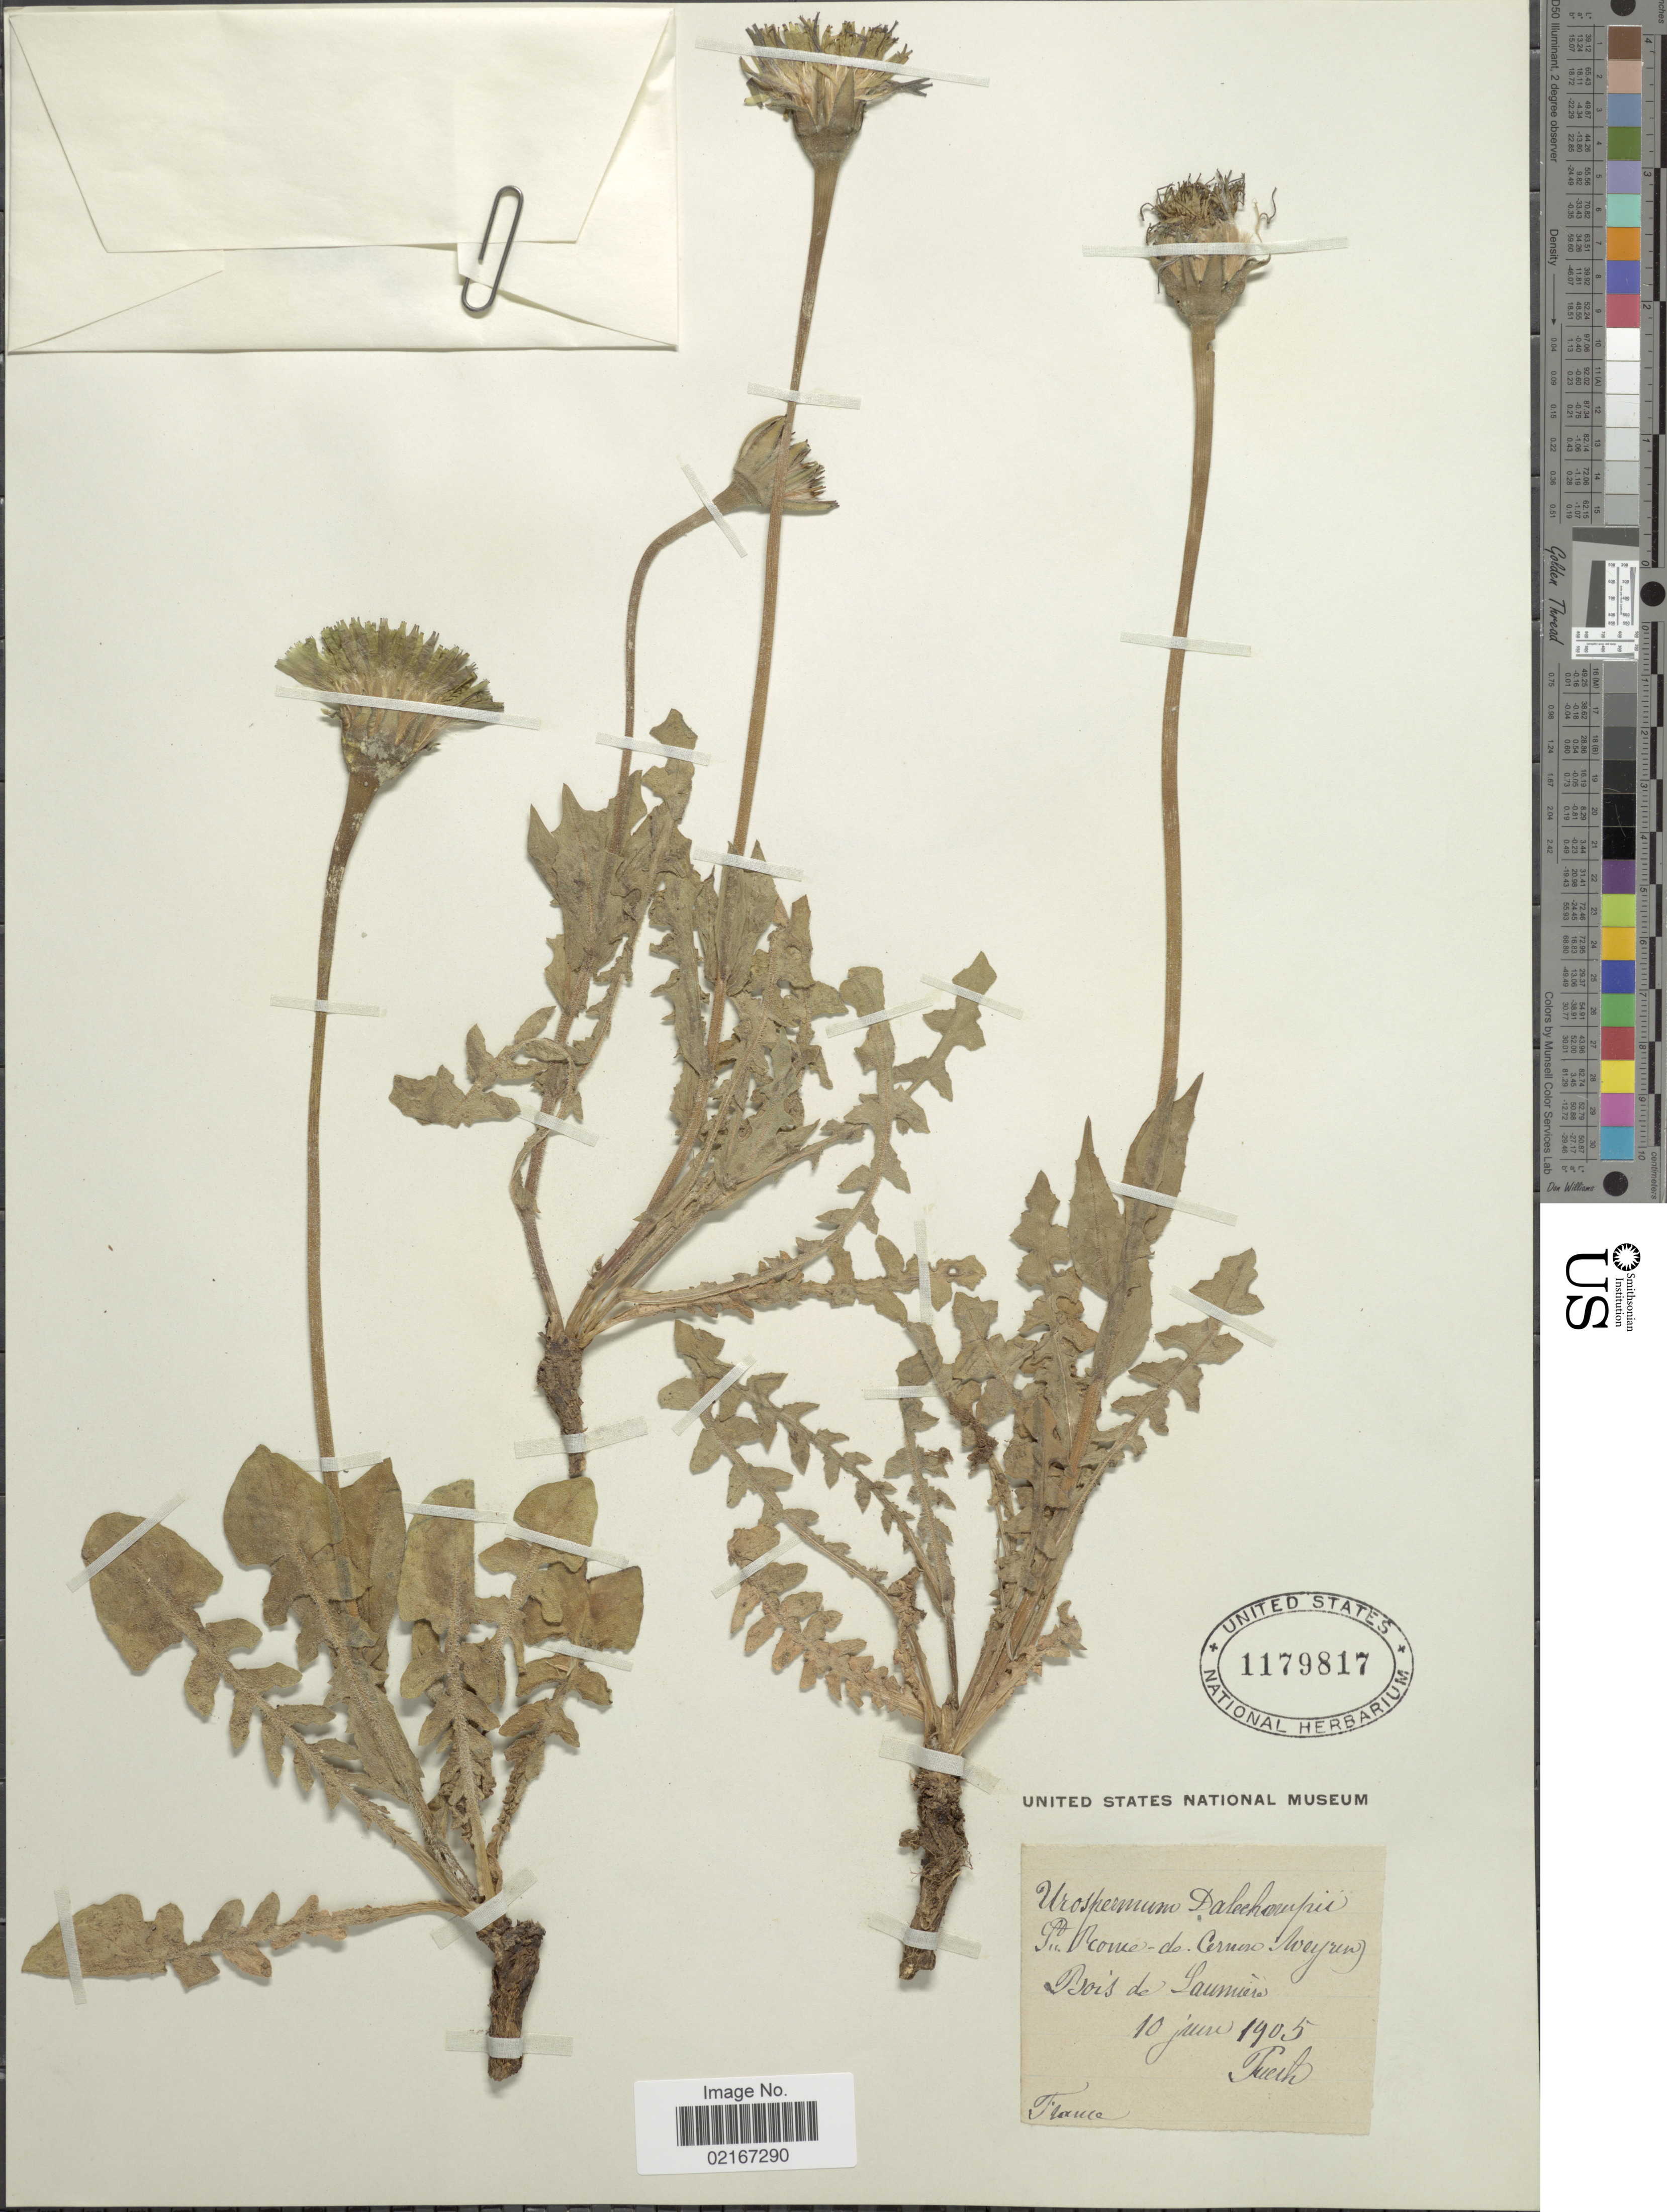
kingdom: Plantae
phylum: Tracheophyta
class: Magnoliopsida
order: Asterales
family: Asteraceae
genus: Urospermum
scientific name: Urospermum dalechampii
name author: (L.) F.W. Schmidt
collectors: Puech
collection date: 1905-06-10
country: France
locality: Bois de Laumiere [interpreted]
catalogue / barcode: US 1179817